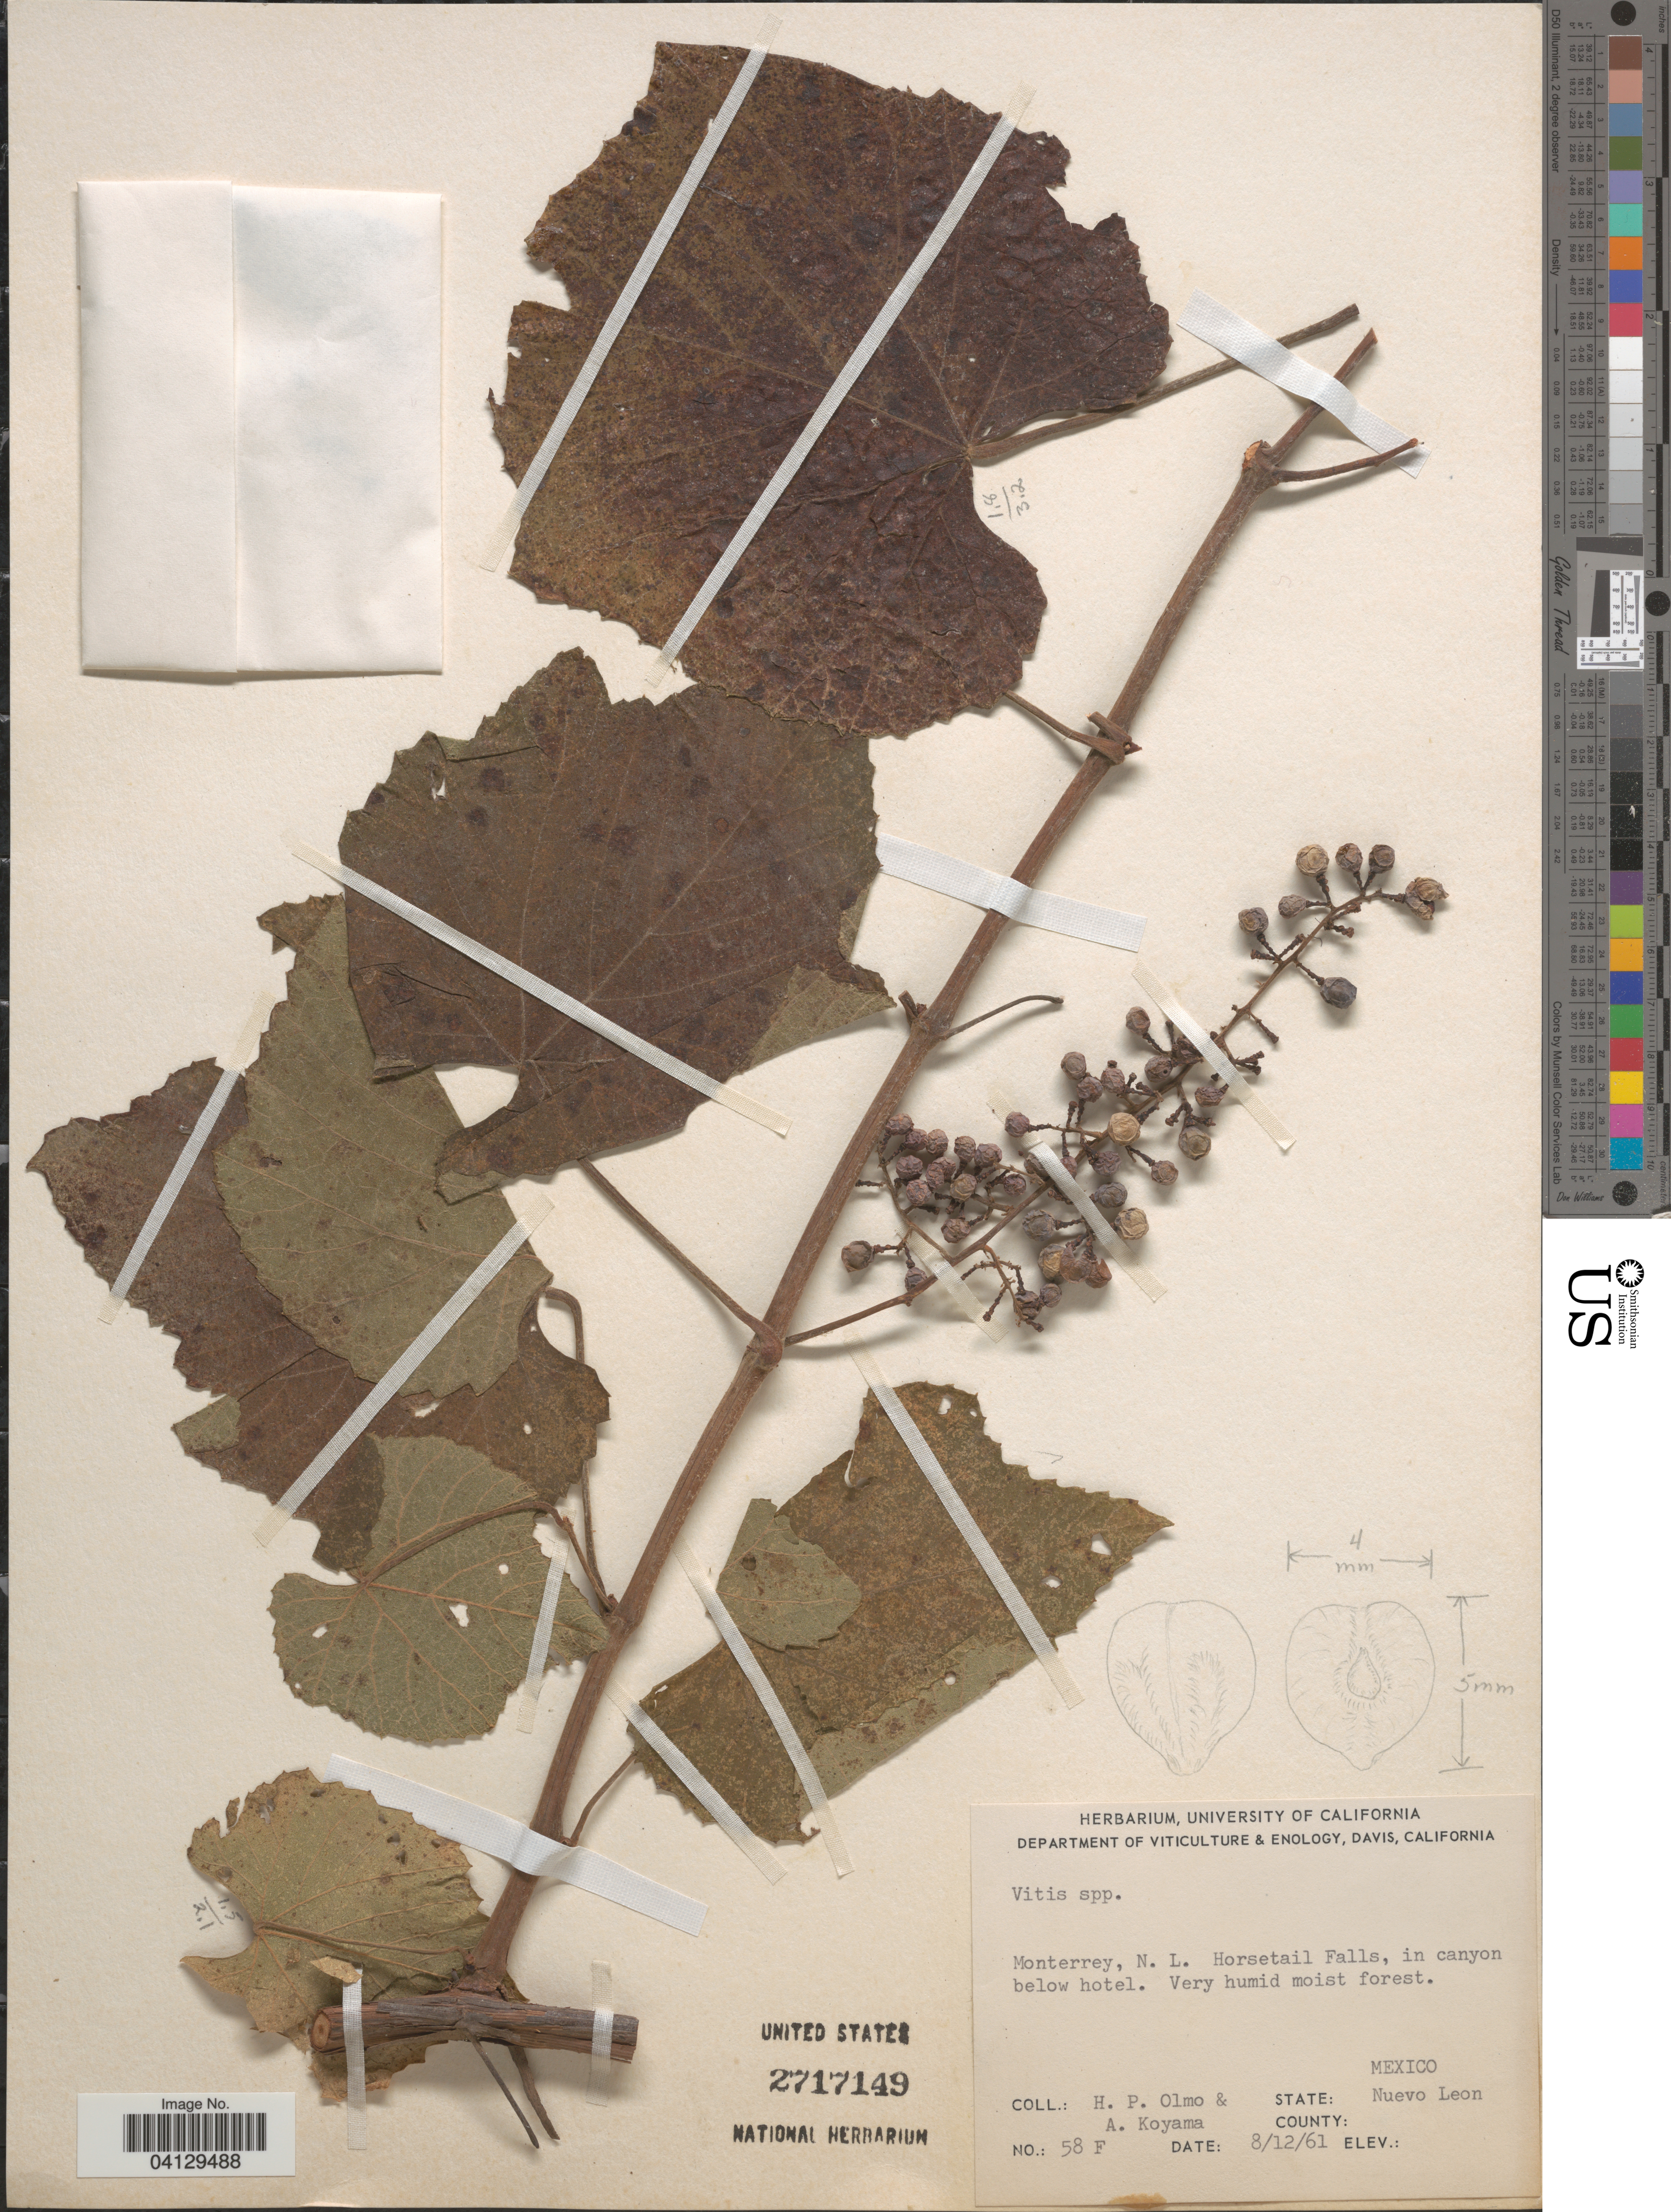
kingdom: Plantae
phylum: Tracheophyta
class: Magnoliopsida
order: Vitales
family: Vitaceae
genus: Vitis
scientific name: Vitis sp.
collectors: H. Olmo & A. Koyama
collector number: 58F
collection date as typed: Transcribed d/m/y: 12/8/61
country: Mexico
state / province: Nuevo León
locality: Monterrey, Horsetail Falls, in canyon below hotel.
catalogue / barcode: US 2717149